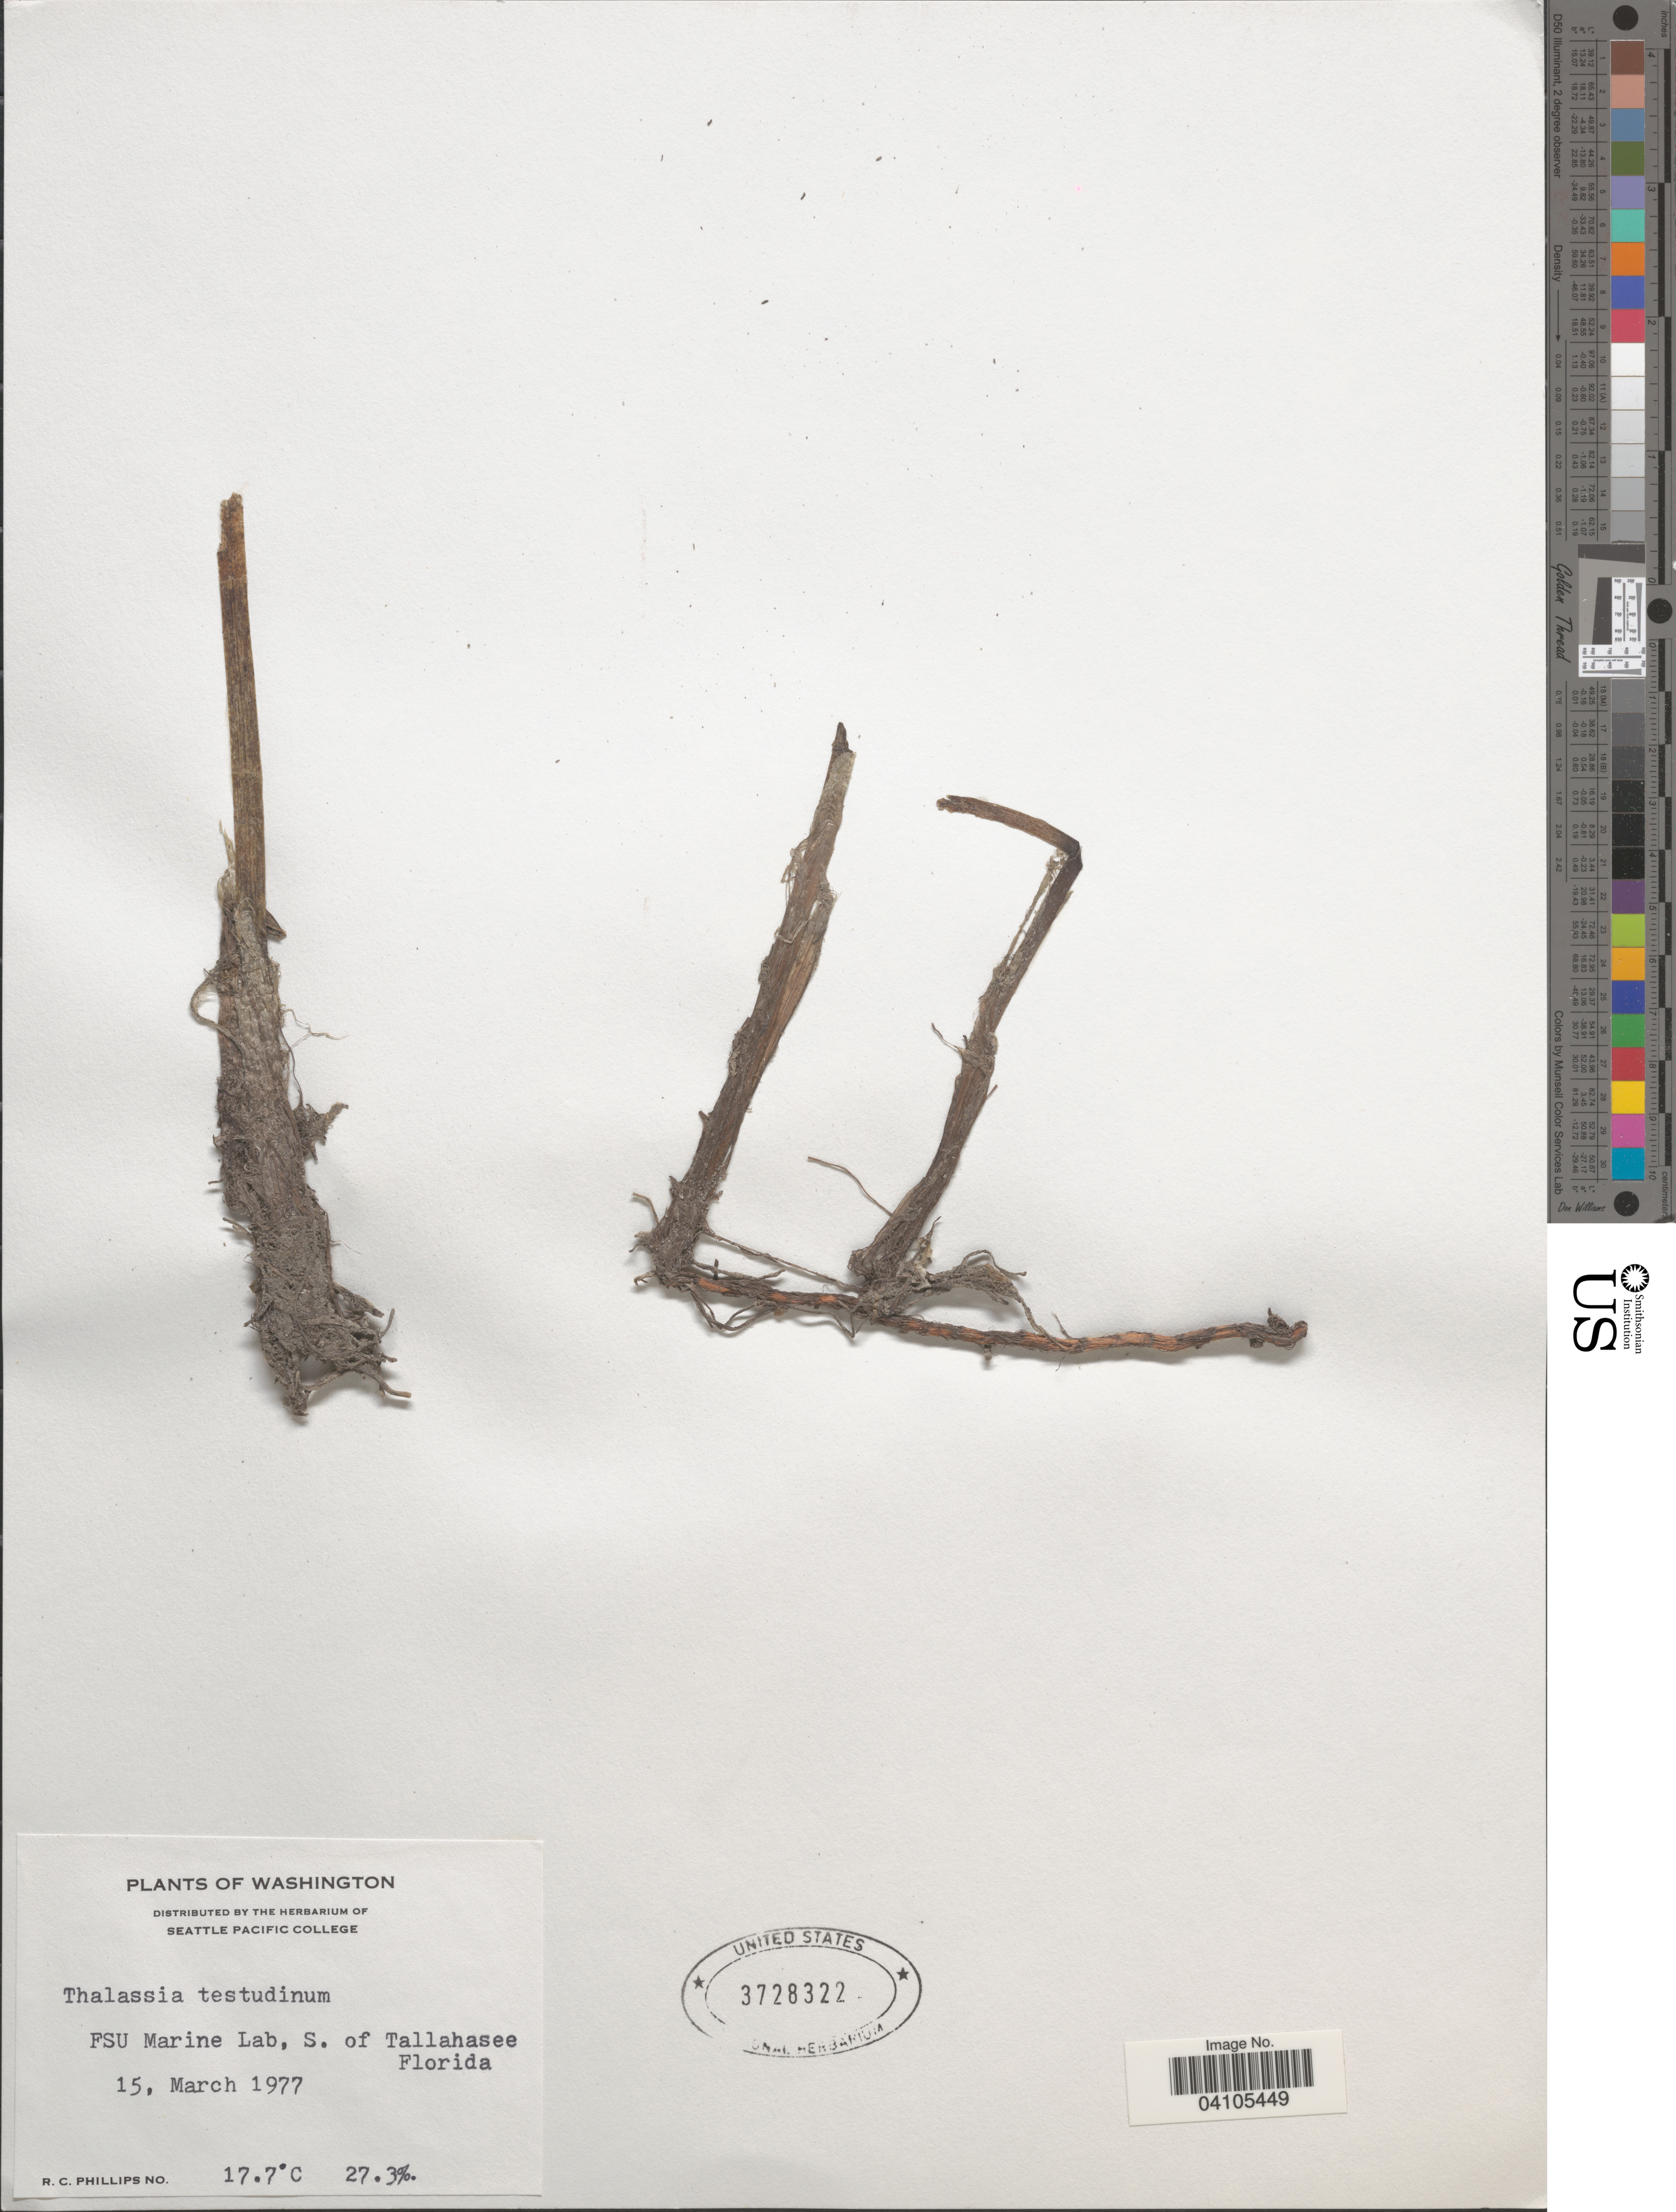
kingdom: Plantae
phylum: Tracheophyta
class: Liliopsida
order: Alismatales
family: Hydrocharitaceae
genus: Thalassia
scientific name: Thalassia testudinum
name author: Banks & Sol. ex K.D. Koenig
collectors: R. C. Phillips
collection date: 1977-03-15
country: United States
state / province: Florida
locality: FSU Marine Lab, S. of Tallahasee.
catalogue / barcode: US 3728322